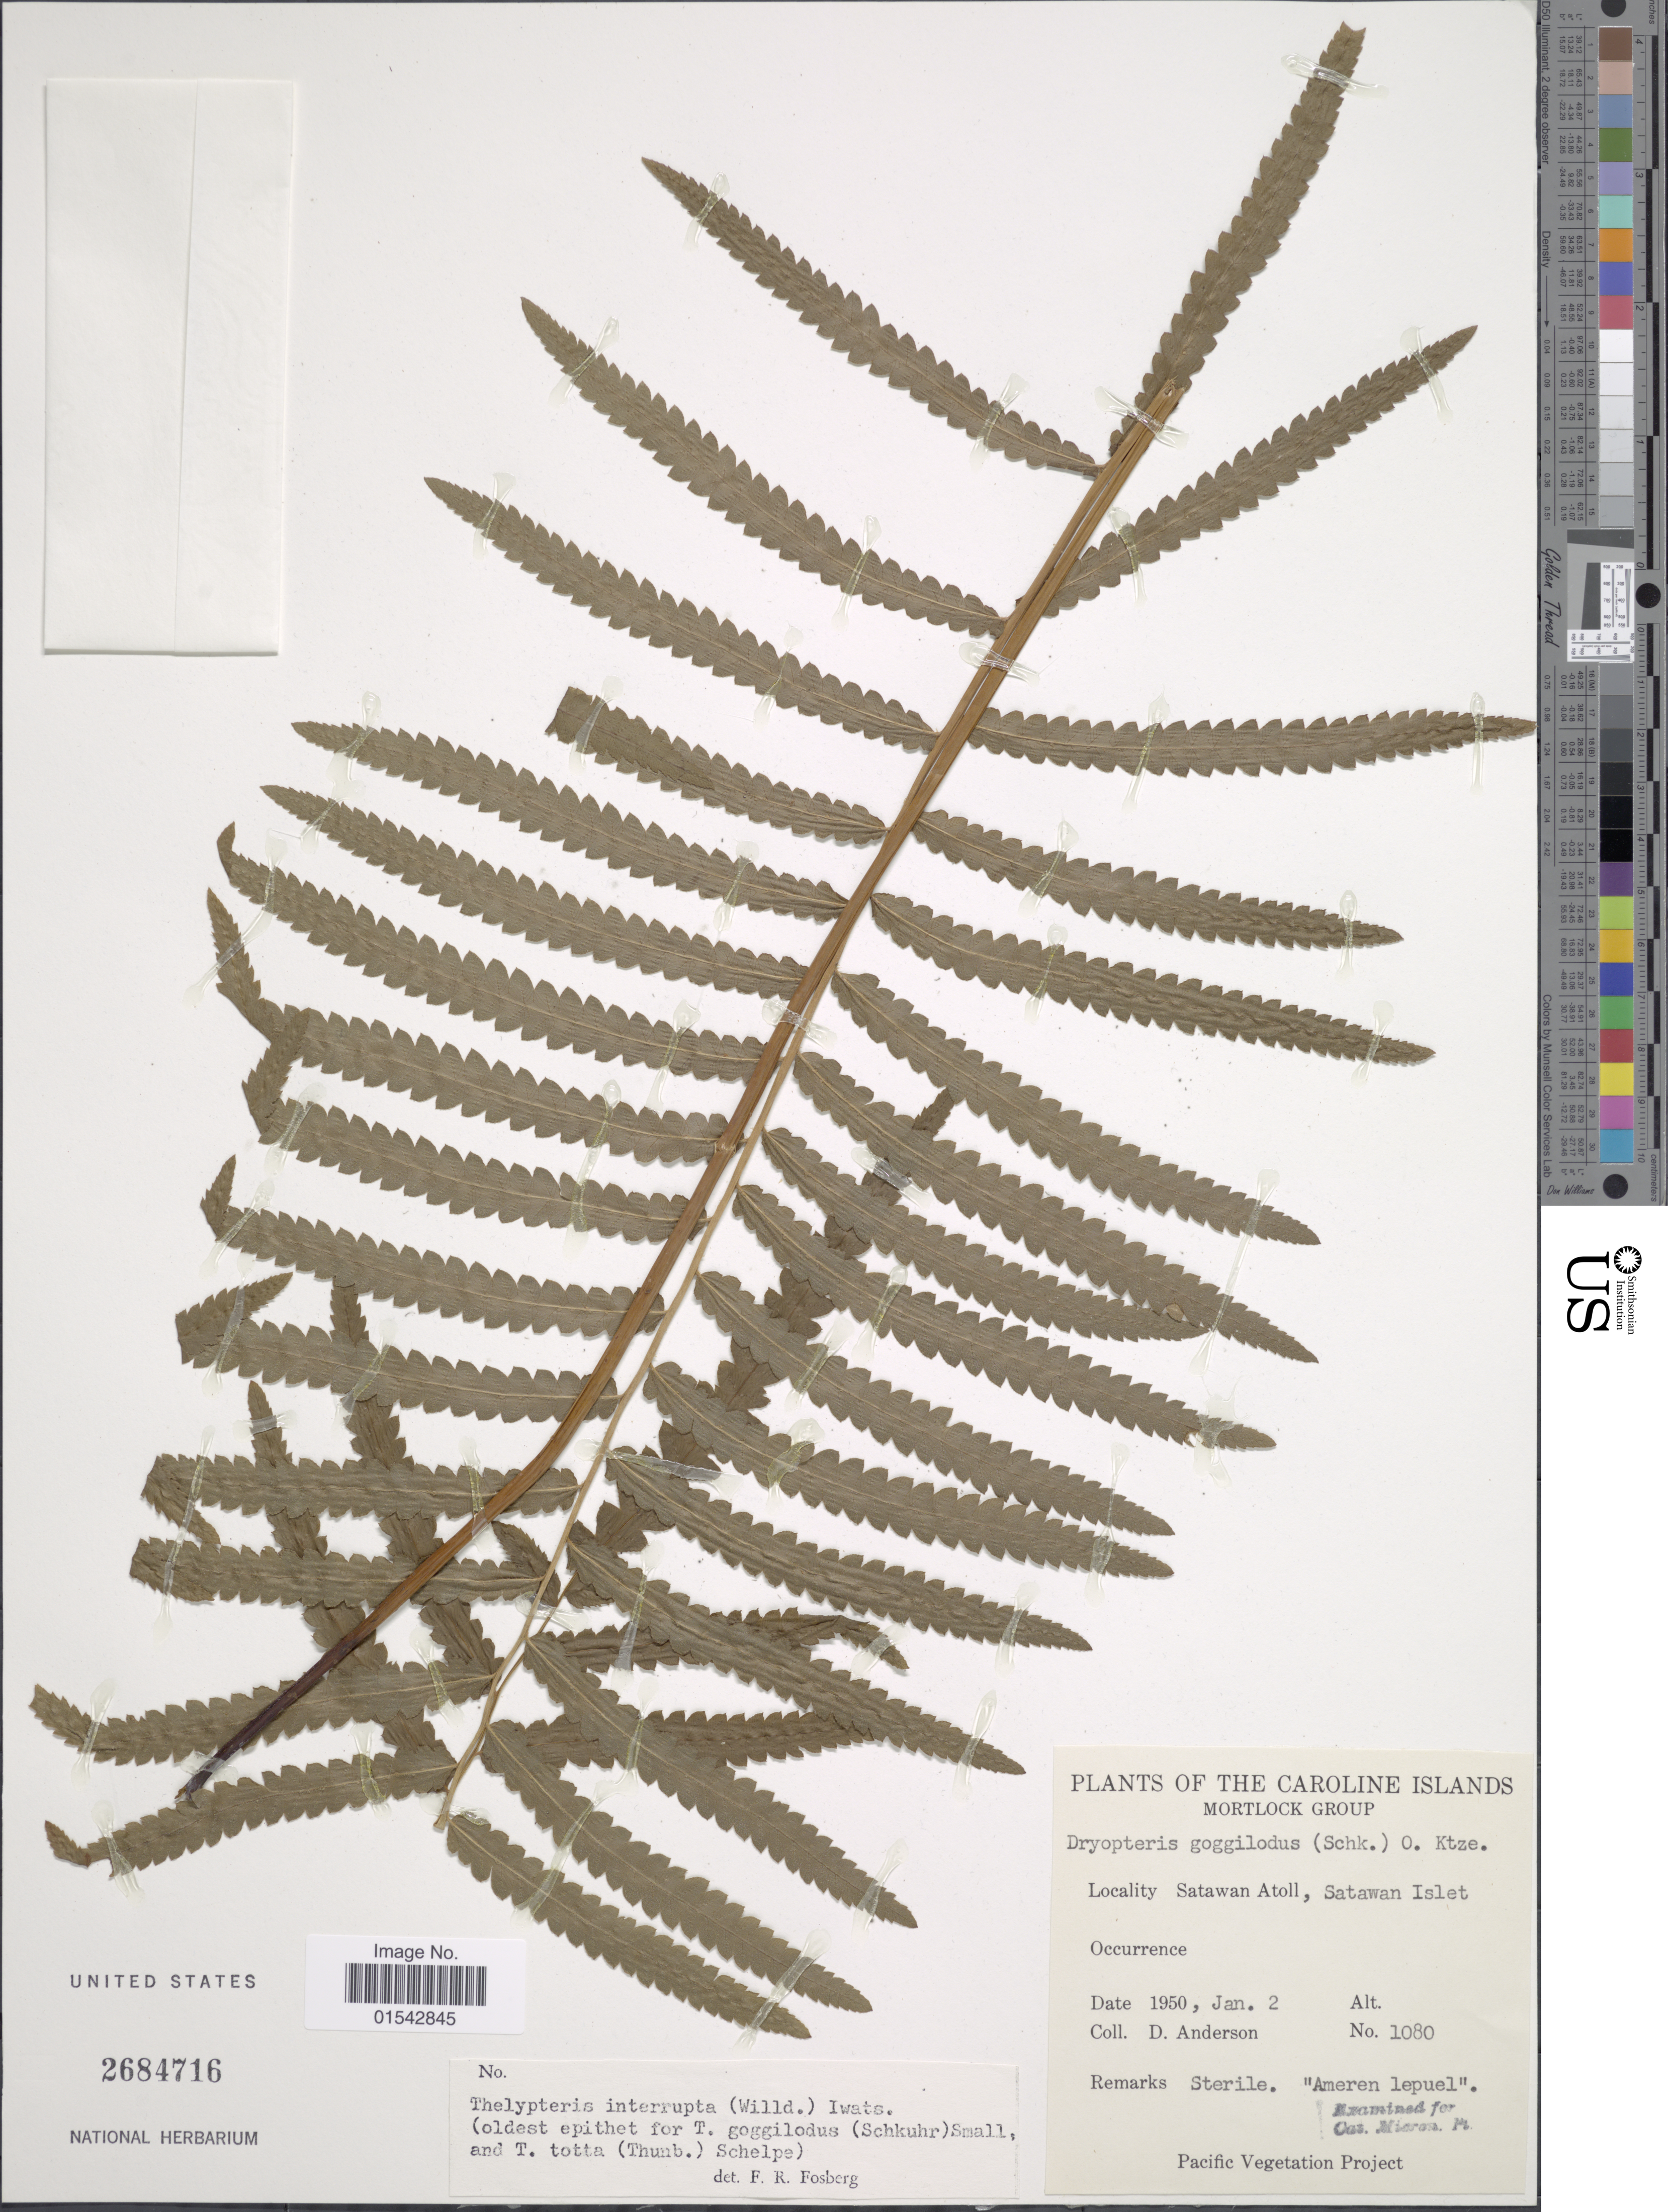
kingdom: Plantae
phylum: Tracheophyta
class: Polypodiopsida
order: Polypodiales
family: Thelypteridaceae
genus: Cyclosorus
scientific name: Cyclosorus interruptus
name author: (Willd.) H. Itô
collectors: D. Anderson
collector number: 1080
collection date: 1950-01-02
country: Micronesia, Federated States of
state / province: Truk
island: Satawan Atoll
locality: Satawan Atoll, Satawan Islet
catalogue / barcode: US 2684716